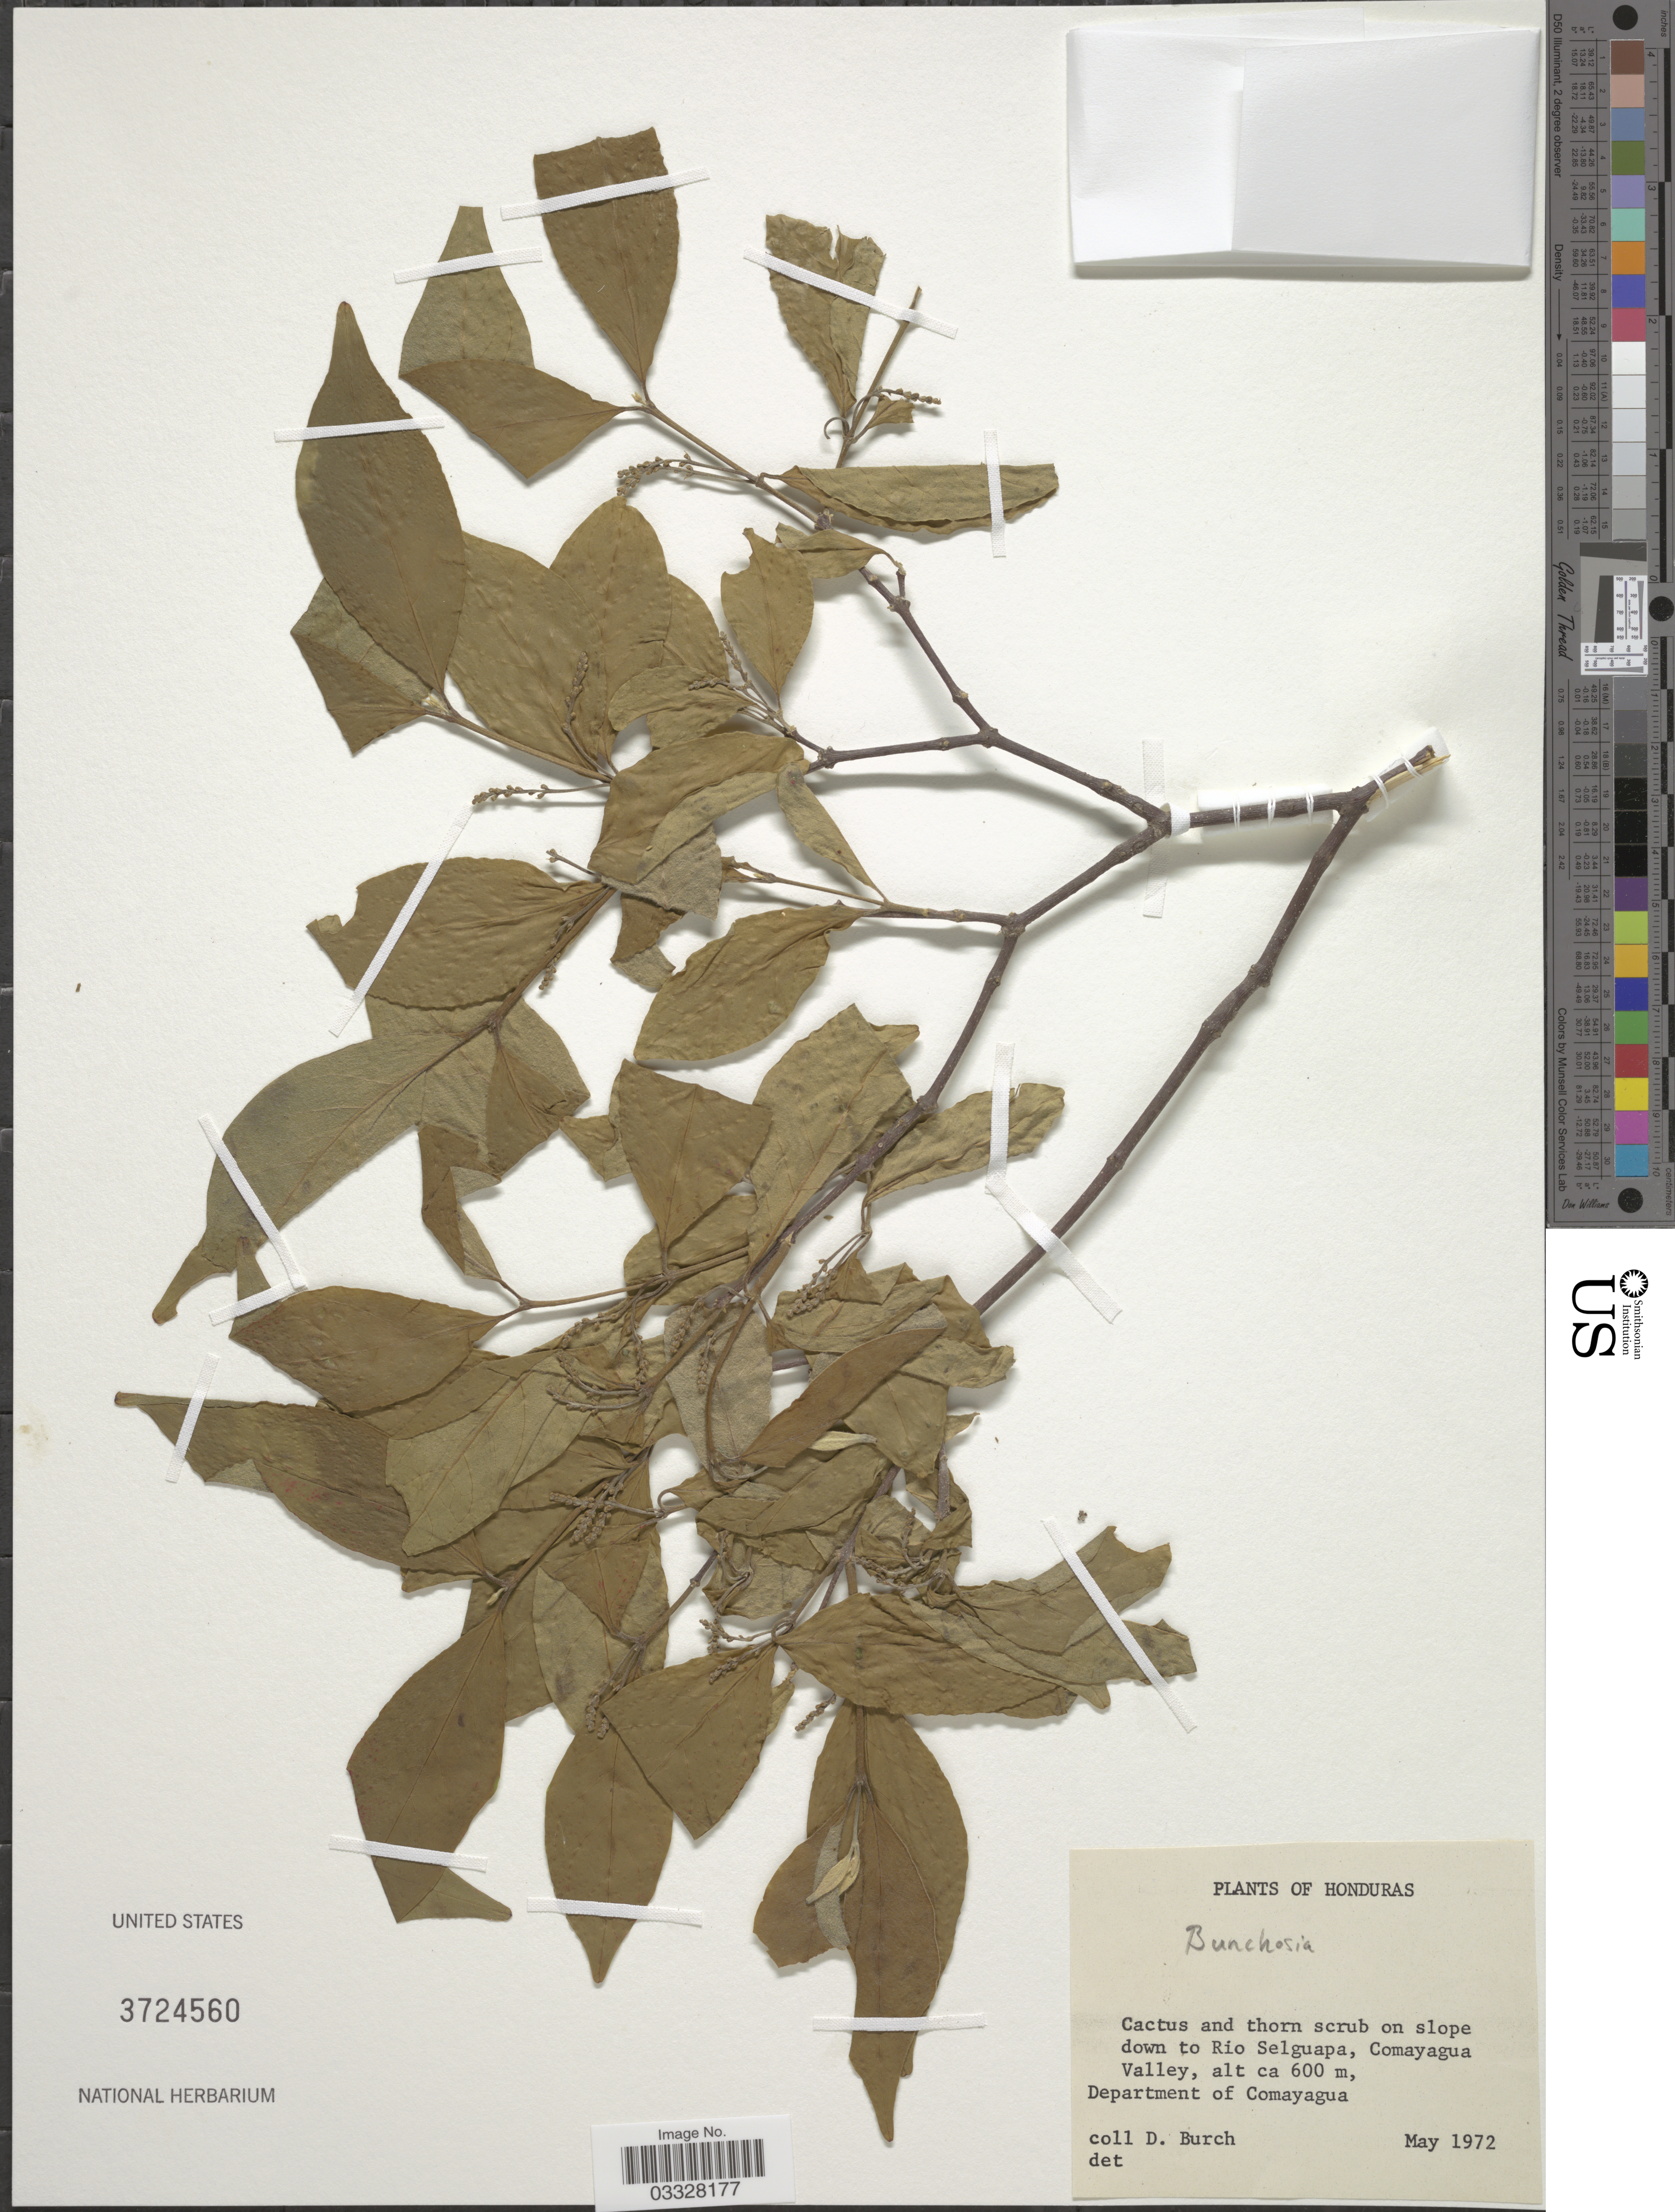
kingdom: Plantae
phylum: Tracheophyta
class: Magnoliopsida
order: Malpighiales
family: Malpighiaceae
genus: Bunchosia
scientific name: Bunchosia sp.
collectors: D. Burch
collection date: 1972-05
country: Honduras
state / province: Comayagua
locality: Cactus and thorn scrub on slope down to Rio Selguapa. Comayagua Valley. Department of Comayagua.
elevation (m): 600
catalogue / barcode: US 3724560